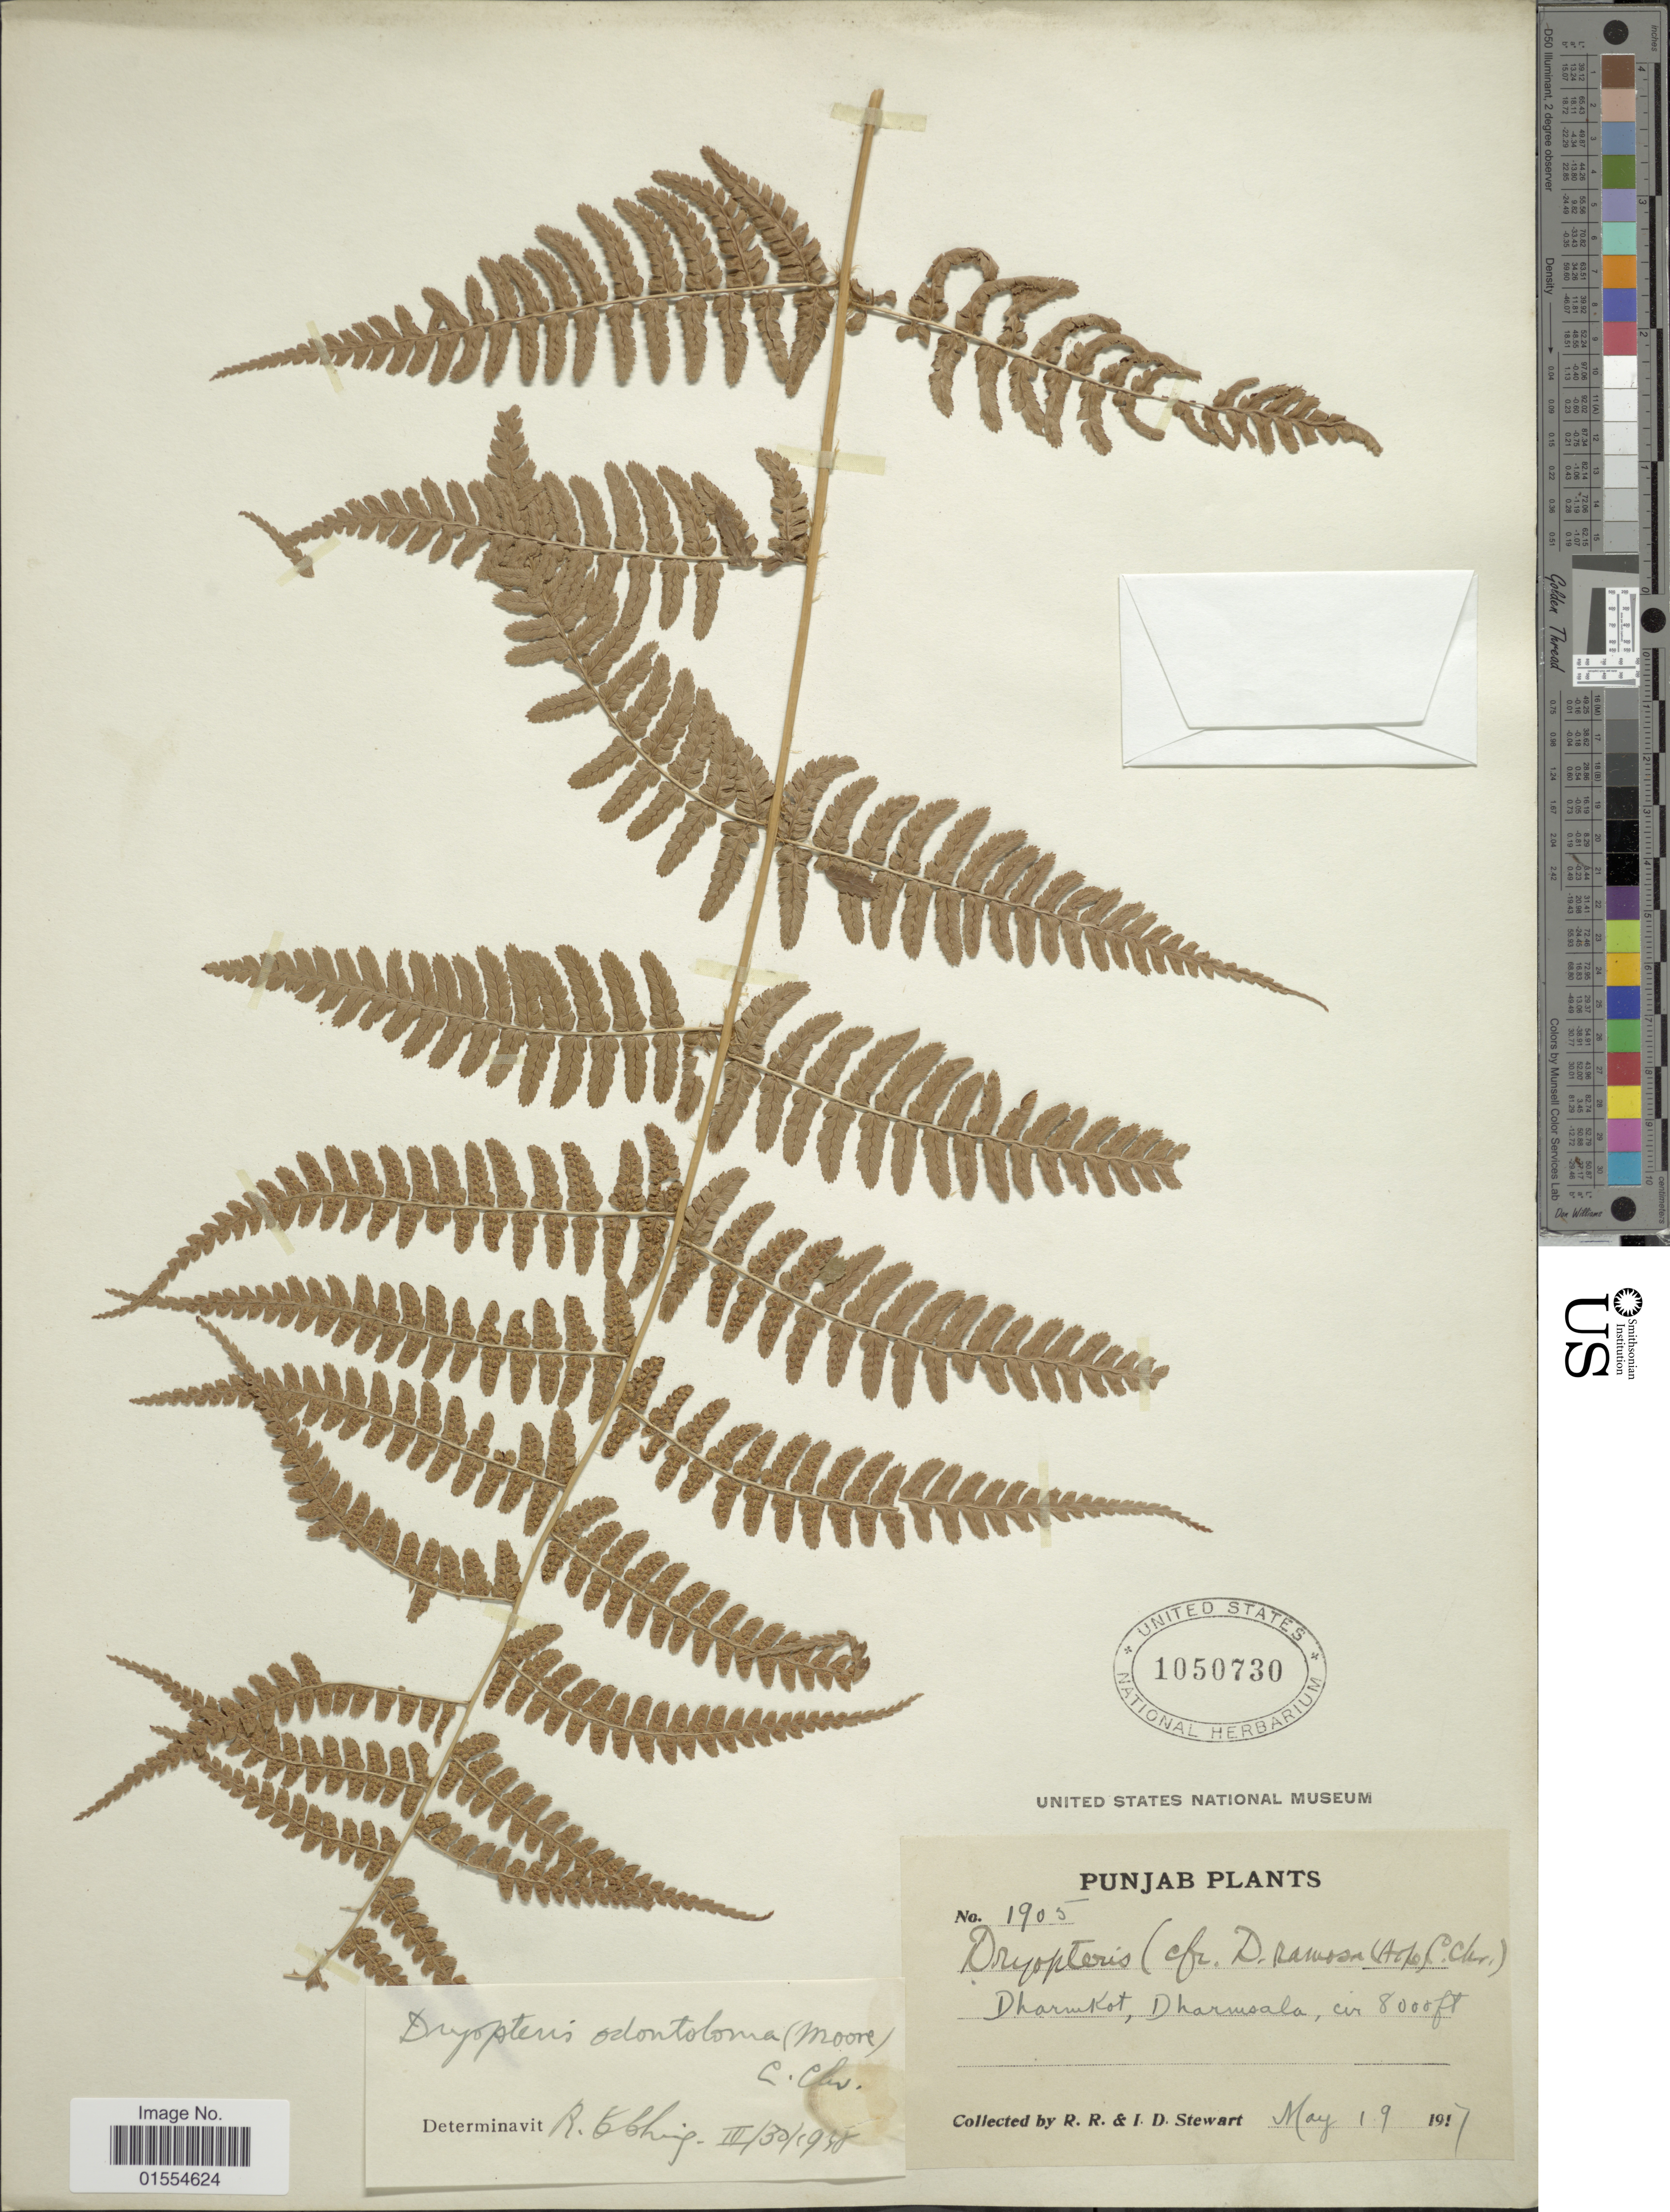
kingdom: Plantae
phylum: Tracheophyta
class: Polypodiopsida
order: Polypodiales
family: Dryopteridaceae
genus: Dryopteris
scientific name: Dryopteris odontoloma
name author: (Bedd.) C. Chr.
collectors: R. R. Stewart & I. Stewart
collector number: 1905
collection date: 1917-05-19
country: India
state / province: Himachal Pradesh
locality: Punjab, Dharmkot, Dharmsala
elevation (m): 2438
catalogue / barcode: US 1050730